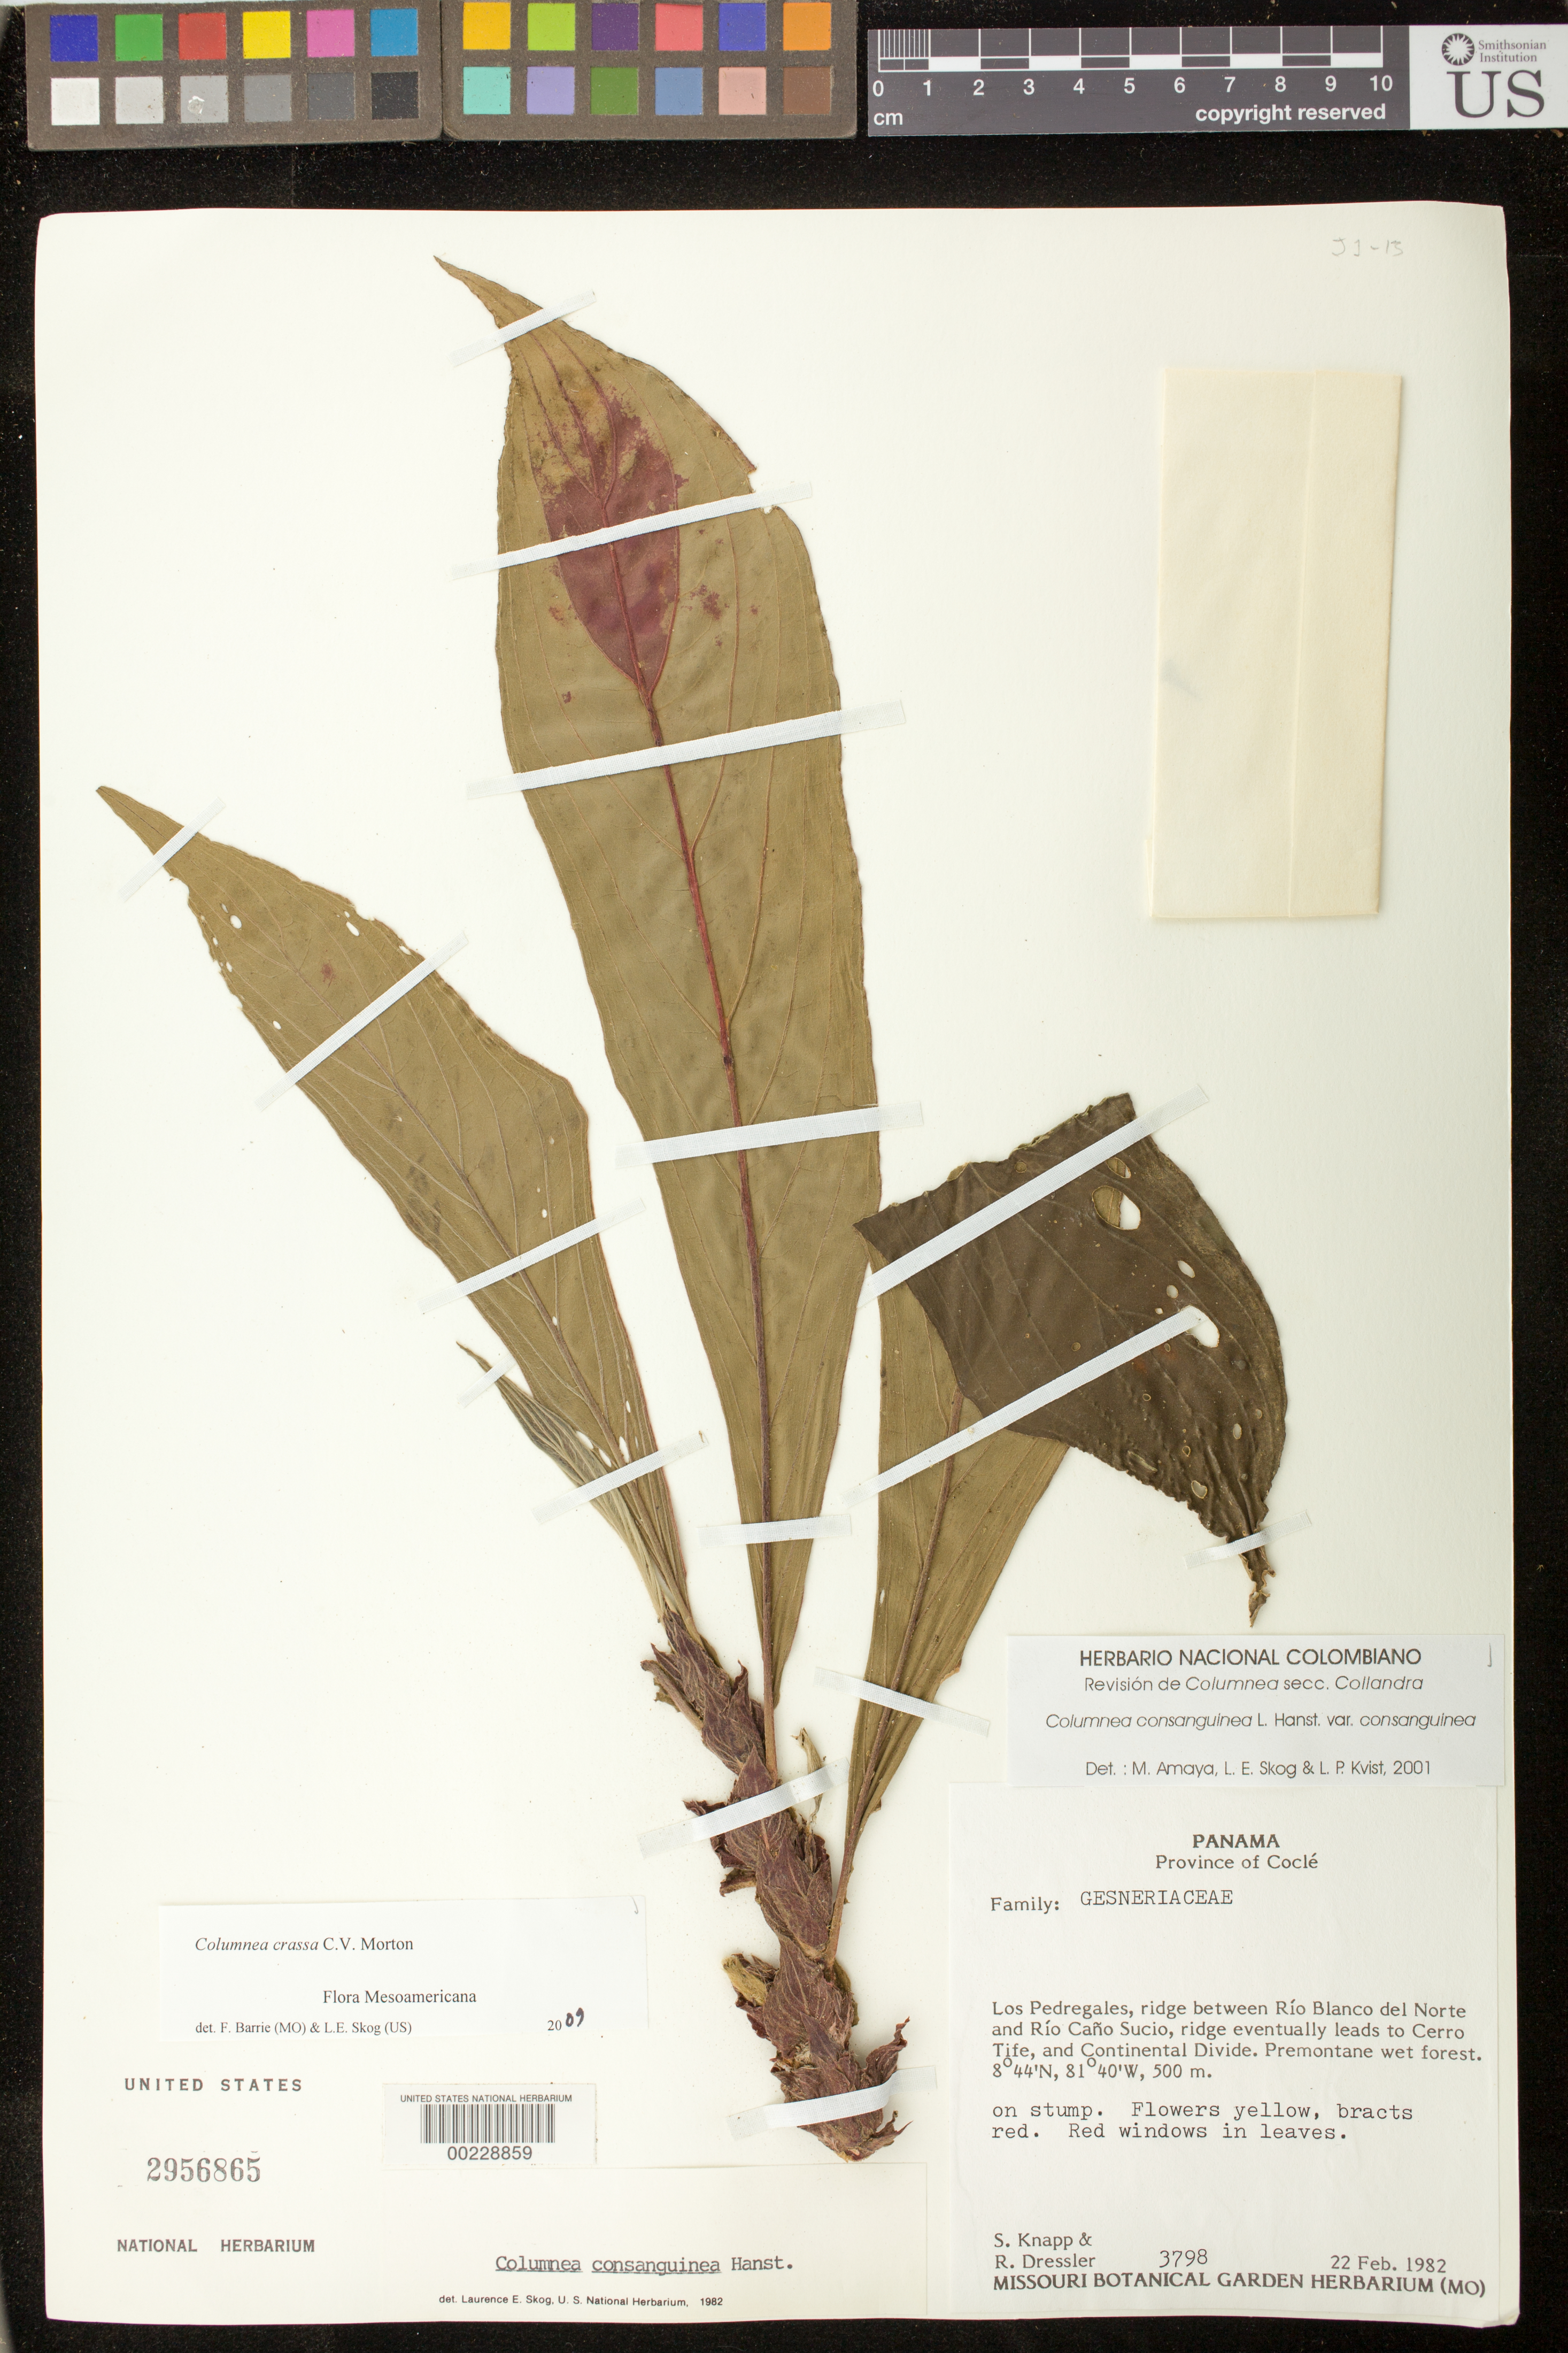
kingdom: Plantae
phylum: Tracheophyta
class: Magnoliopsida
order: Lamiales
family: Gesneriaceae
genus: Columnea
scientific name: Columnea crassa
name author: C.V. Morton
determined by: Barrie, F. R.; Skog, Laurence E.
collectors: S. Knapp & R. Dressler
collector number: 3798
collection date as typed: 22 Feb 1982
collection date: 1982-02-22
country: Panama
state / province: Coclé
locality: Los Pedregales, ridge between Río Blanco del Norte and Río Caño Sucio, ridge eventually leads to Cerro Tife, and Continental Divide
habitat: Premontane wet forest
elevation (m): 500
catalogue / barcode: US 2956865